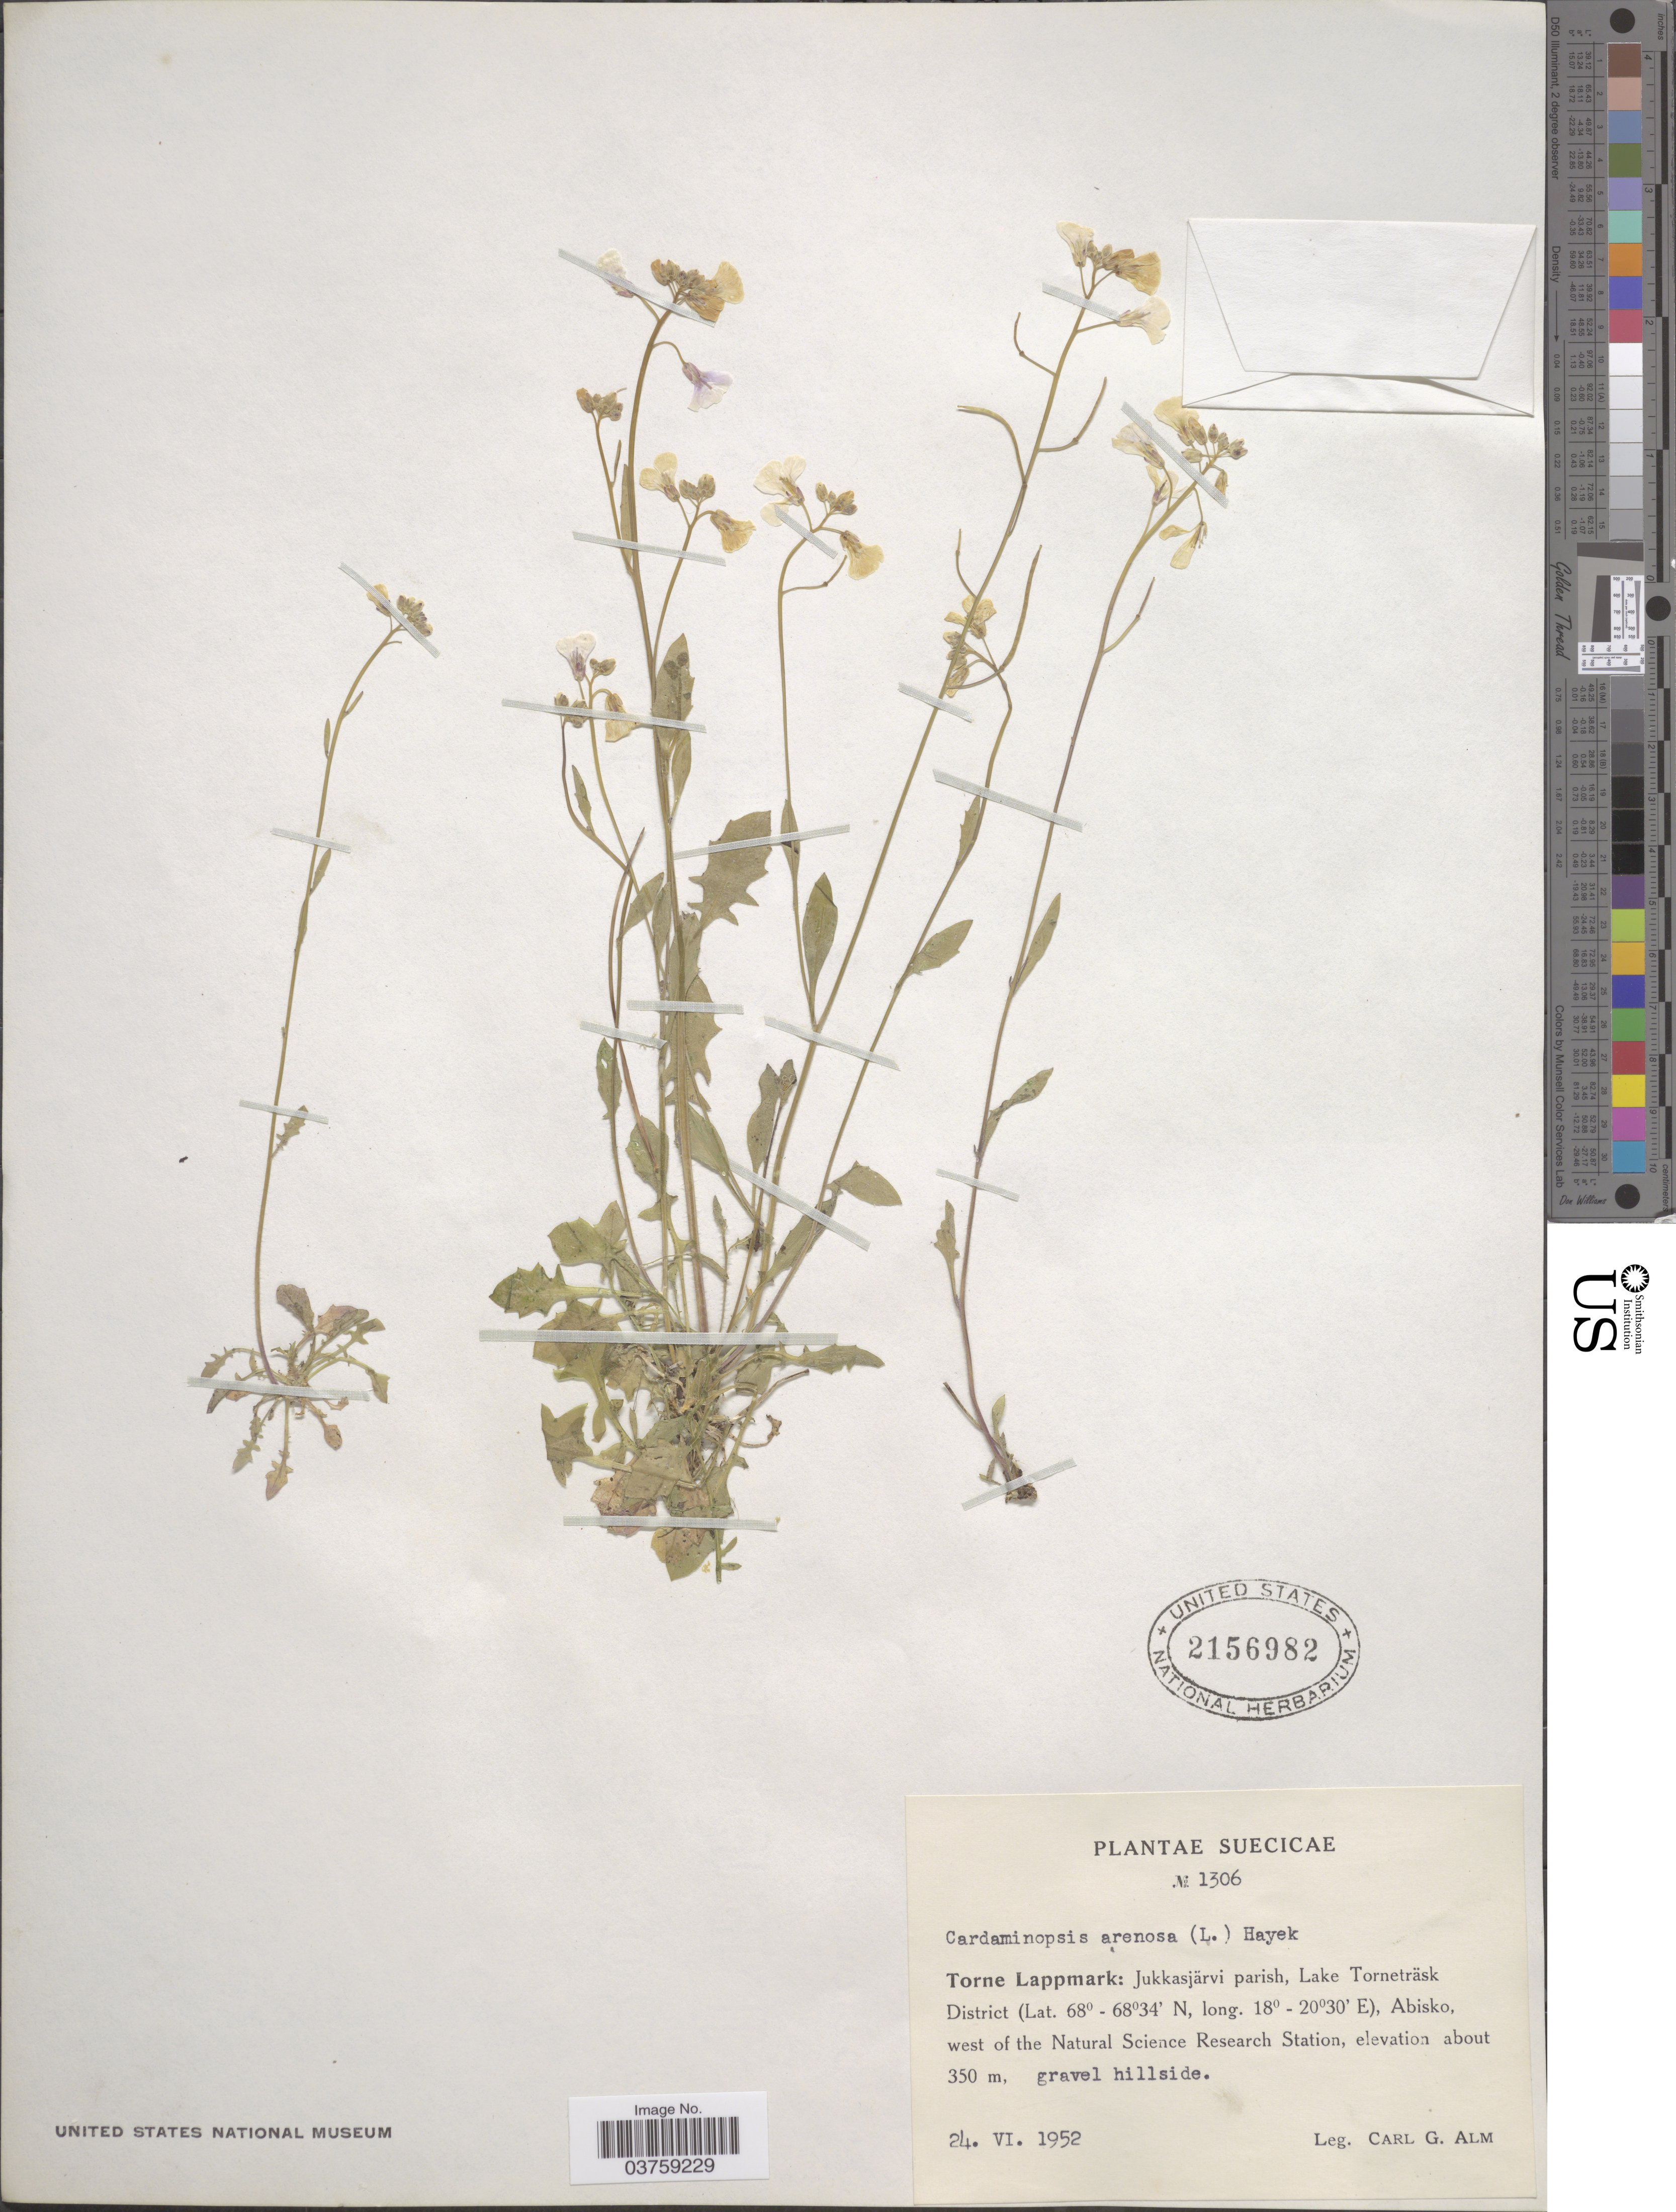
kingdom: Plantae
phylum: Tracheophyta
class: Magnoliopsida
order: Brassicales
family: Brassicaceae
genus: Arabis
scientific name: Arabis arenosa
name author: (L.) Scop.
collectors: C. G. Alm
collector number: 1306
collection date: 1952-06-24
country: Sweden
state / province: Norrbotten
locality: Suecicæ. Torne Lappmark: Jukkasjärvi parish, Lake Torneträsk District, Abisko, west of the Natural Science Research Station.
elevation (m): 350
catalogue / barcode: US 2156982